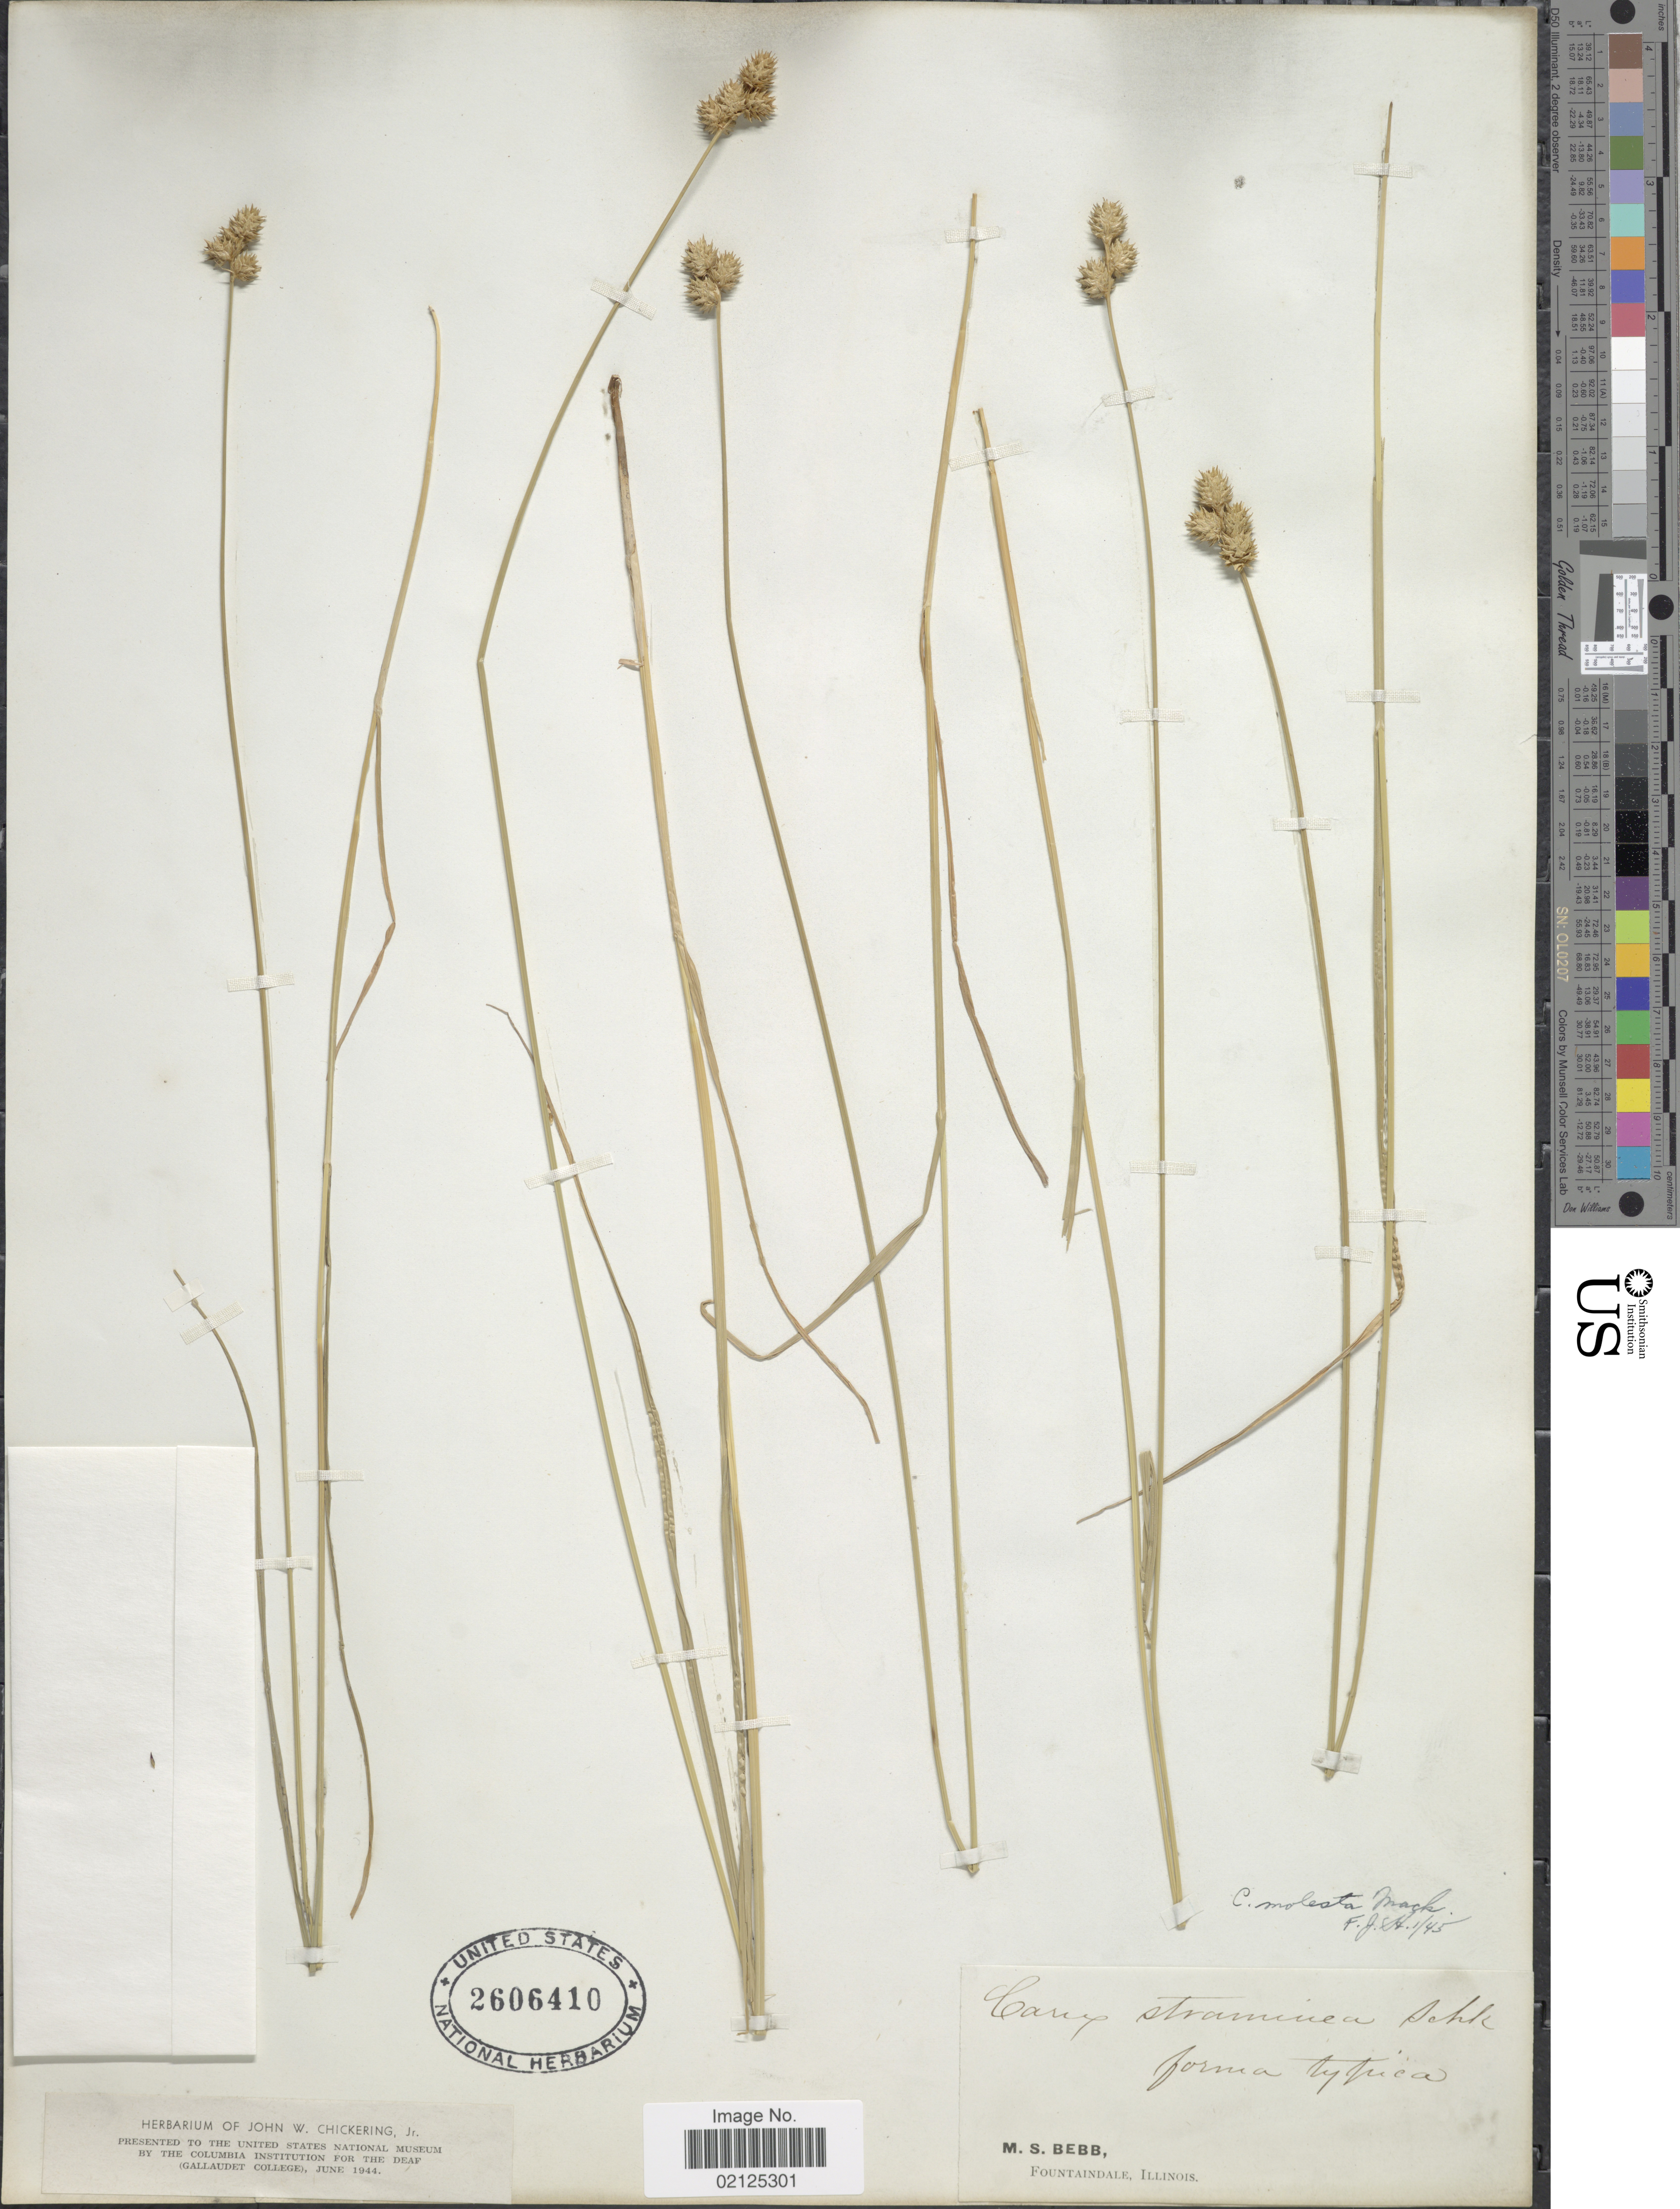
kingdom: Plantae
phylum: Tracheophyta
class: Liliopsida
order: Poales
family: Cyperaceae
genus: Carex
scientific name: Carex molesta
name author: Mack.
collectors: M. Bebb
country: United States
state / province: Illinois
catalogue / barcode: US 2606410